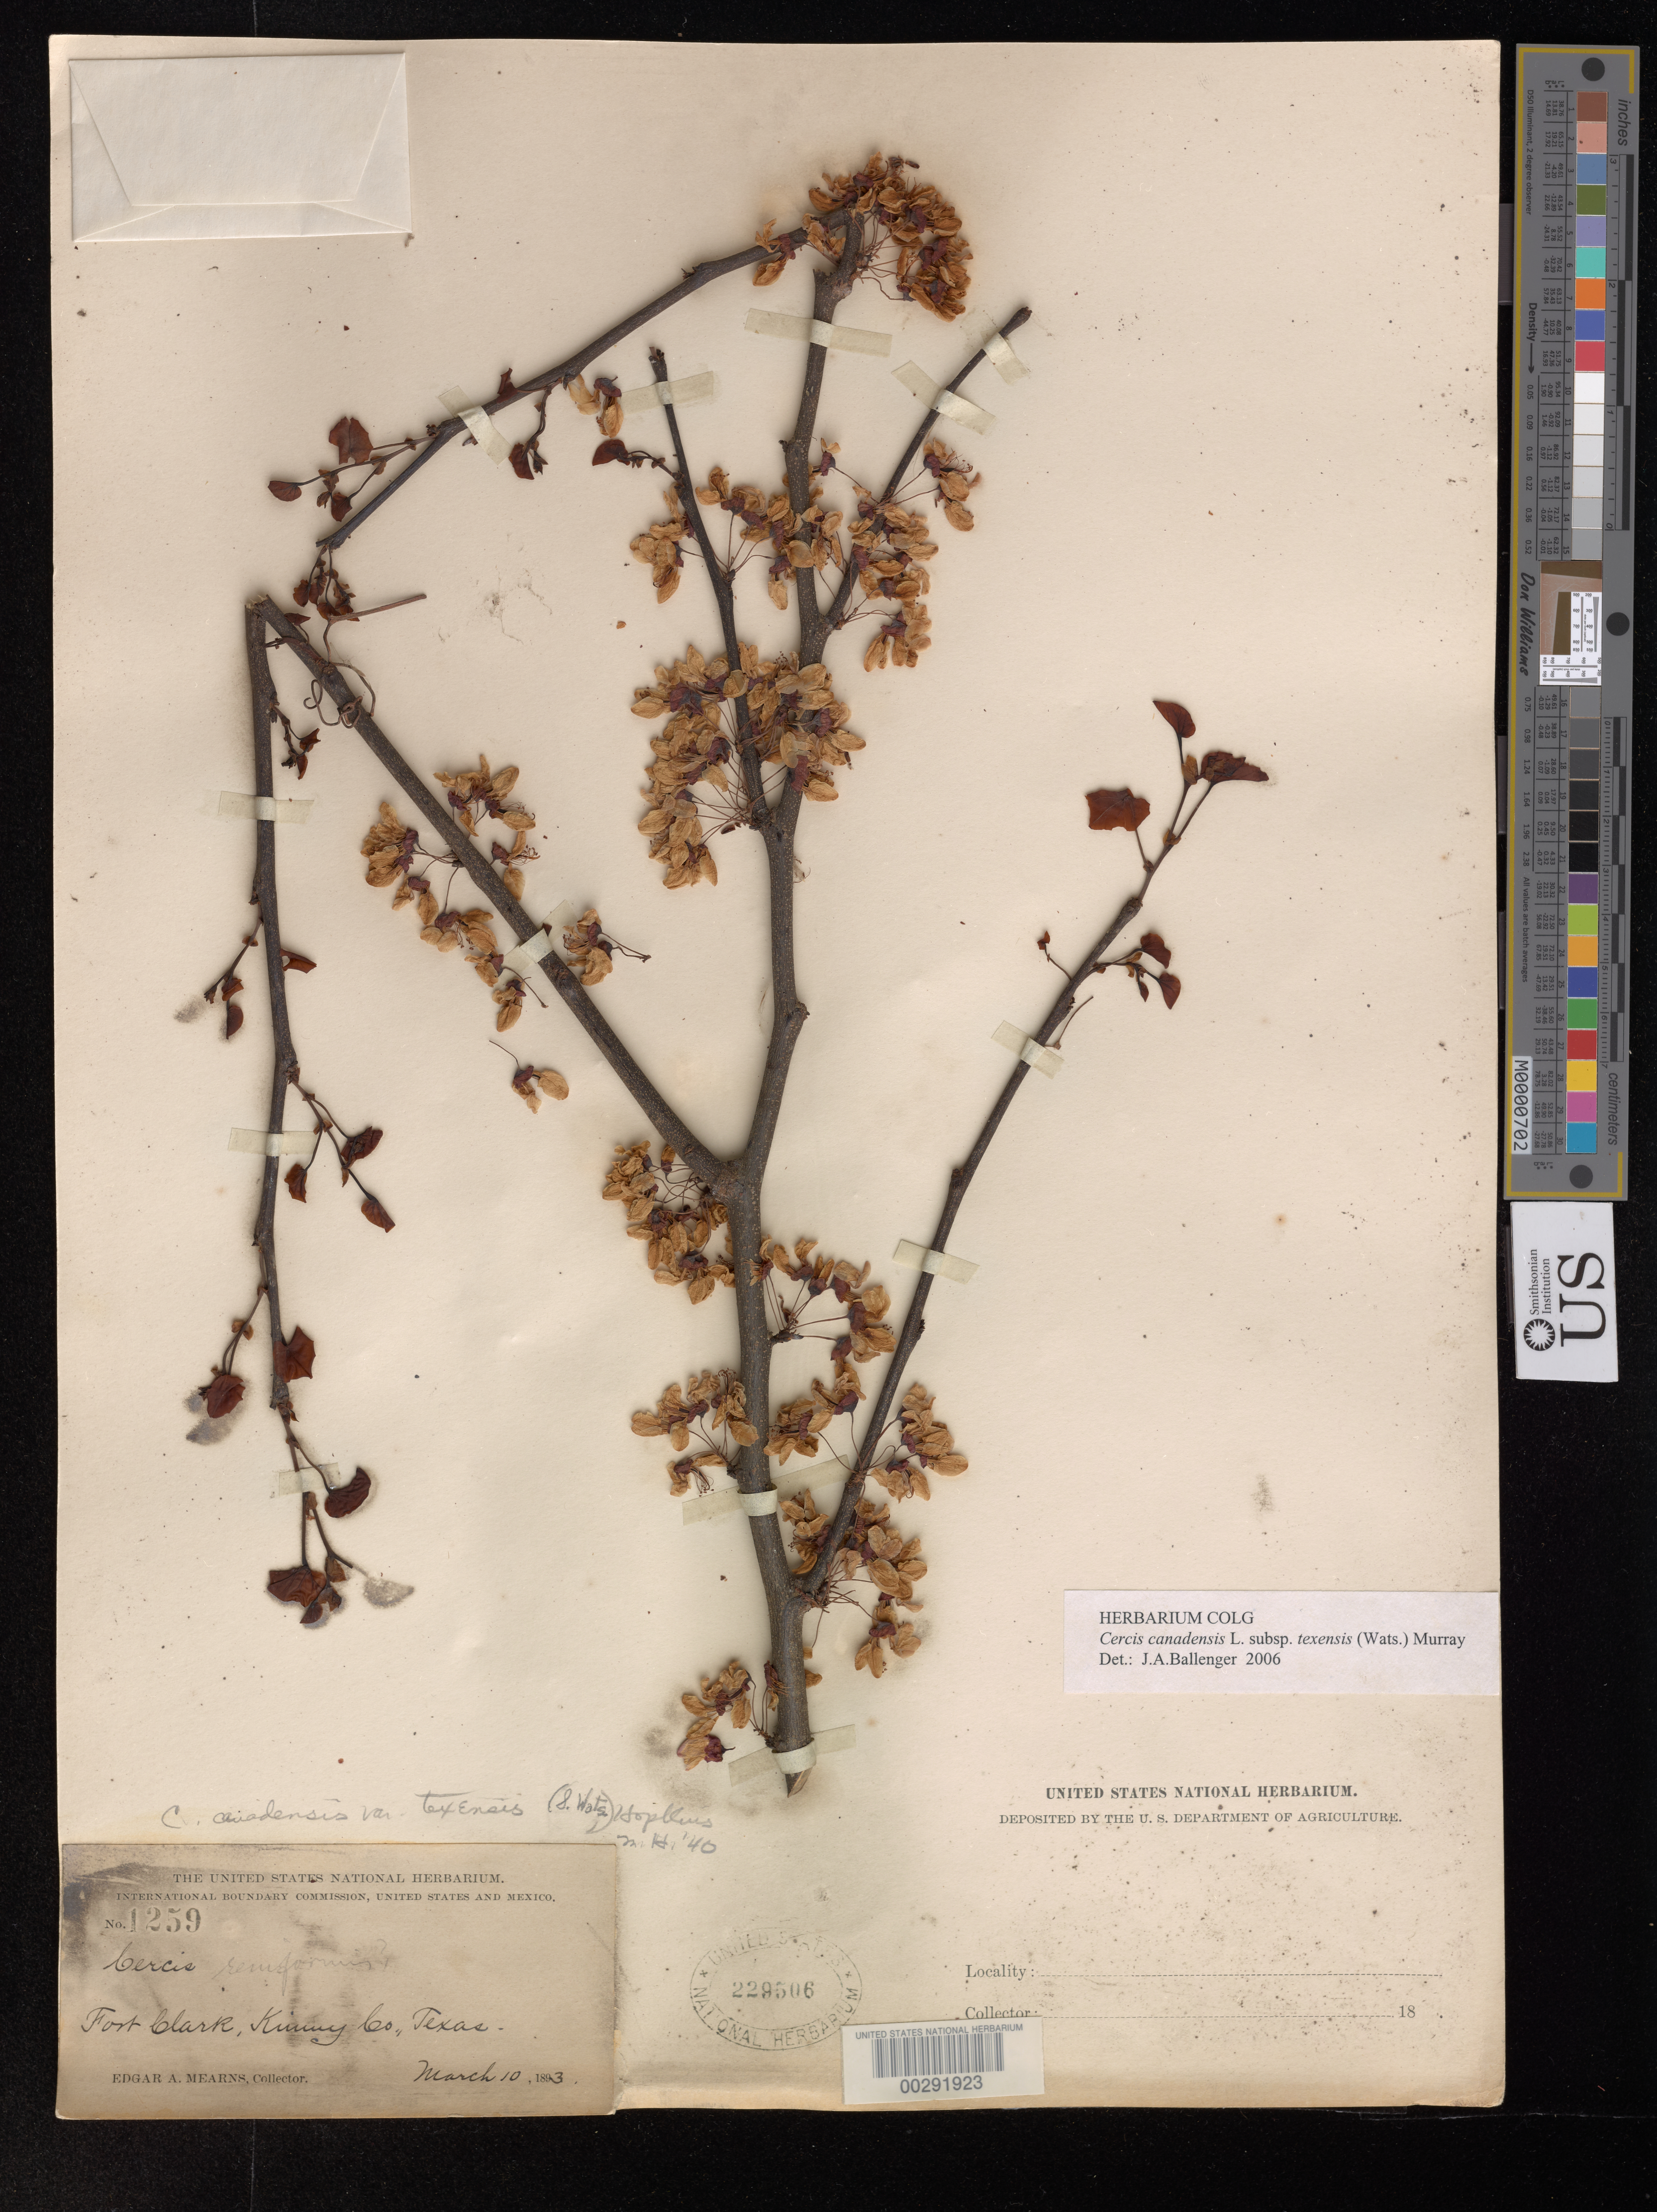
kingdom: Plantae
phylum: Tracheophyta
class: Magnoliopsida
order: Fabales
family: Fabaceae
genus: Cercis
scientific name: Cercis canadensis var. texensis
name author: (S. Watson) M. Hopkins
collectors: E. A. Mearns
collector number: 1259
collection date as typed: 10 Mar 1893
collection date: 1893-03-10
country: United States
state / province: Texas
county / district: Kinney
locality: Fort clark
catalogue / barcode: US 229506